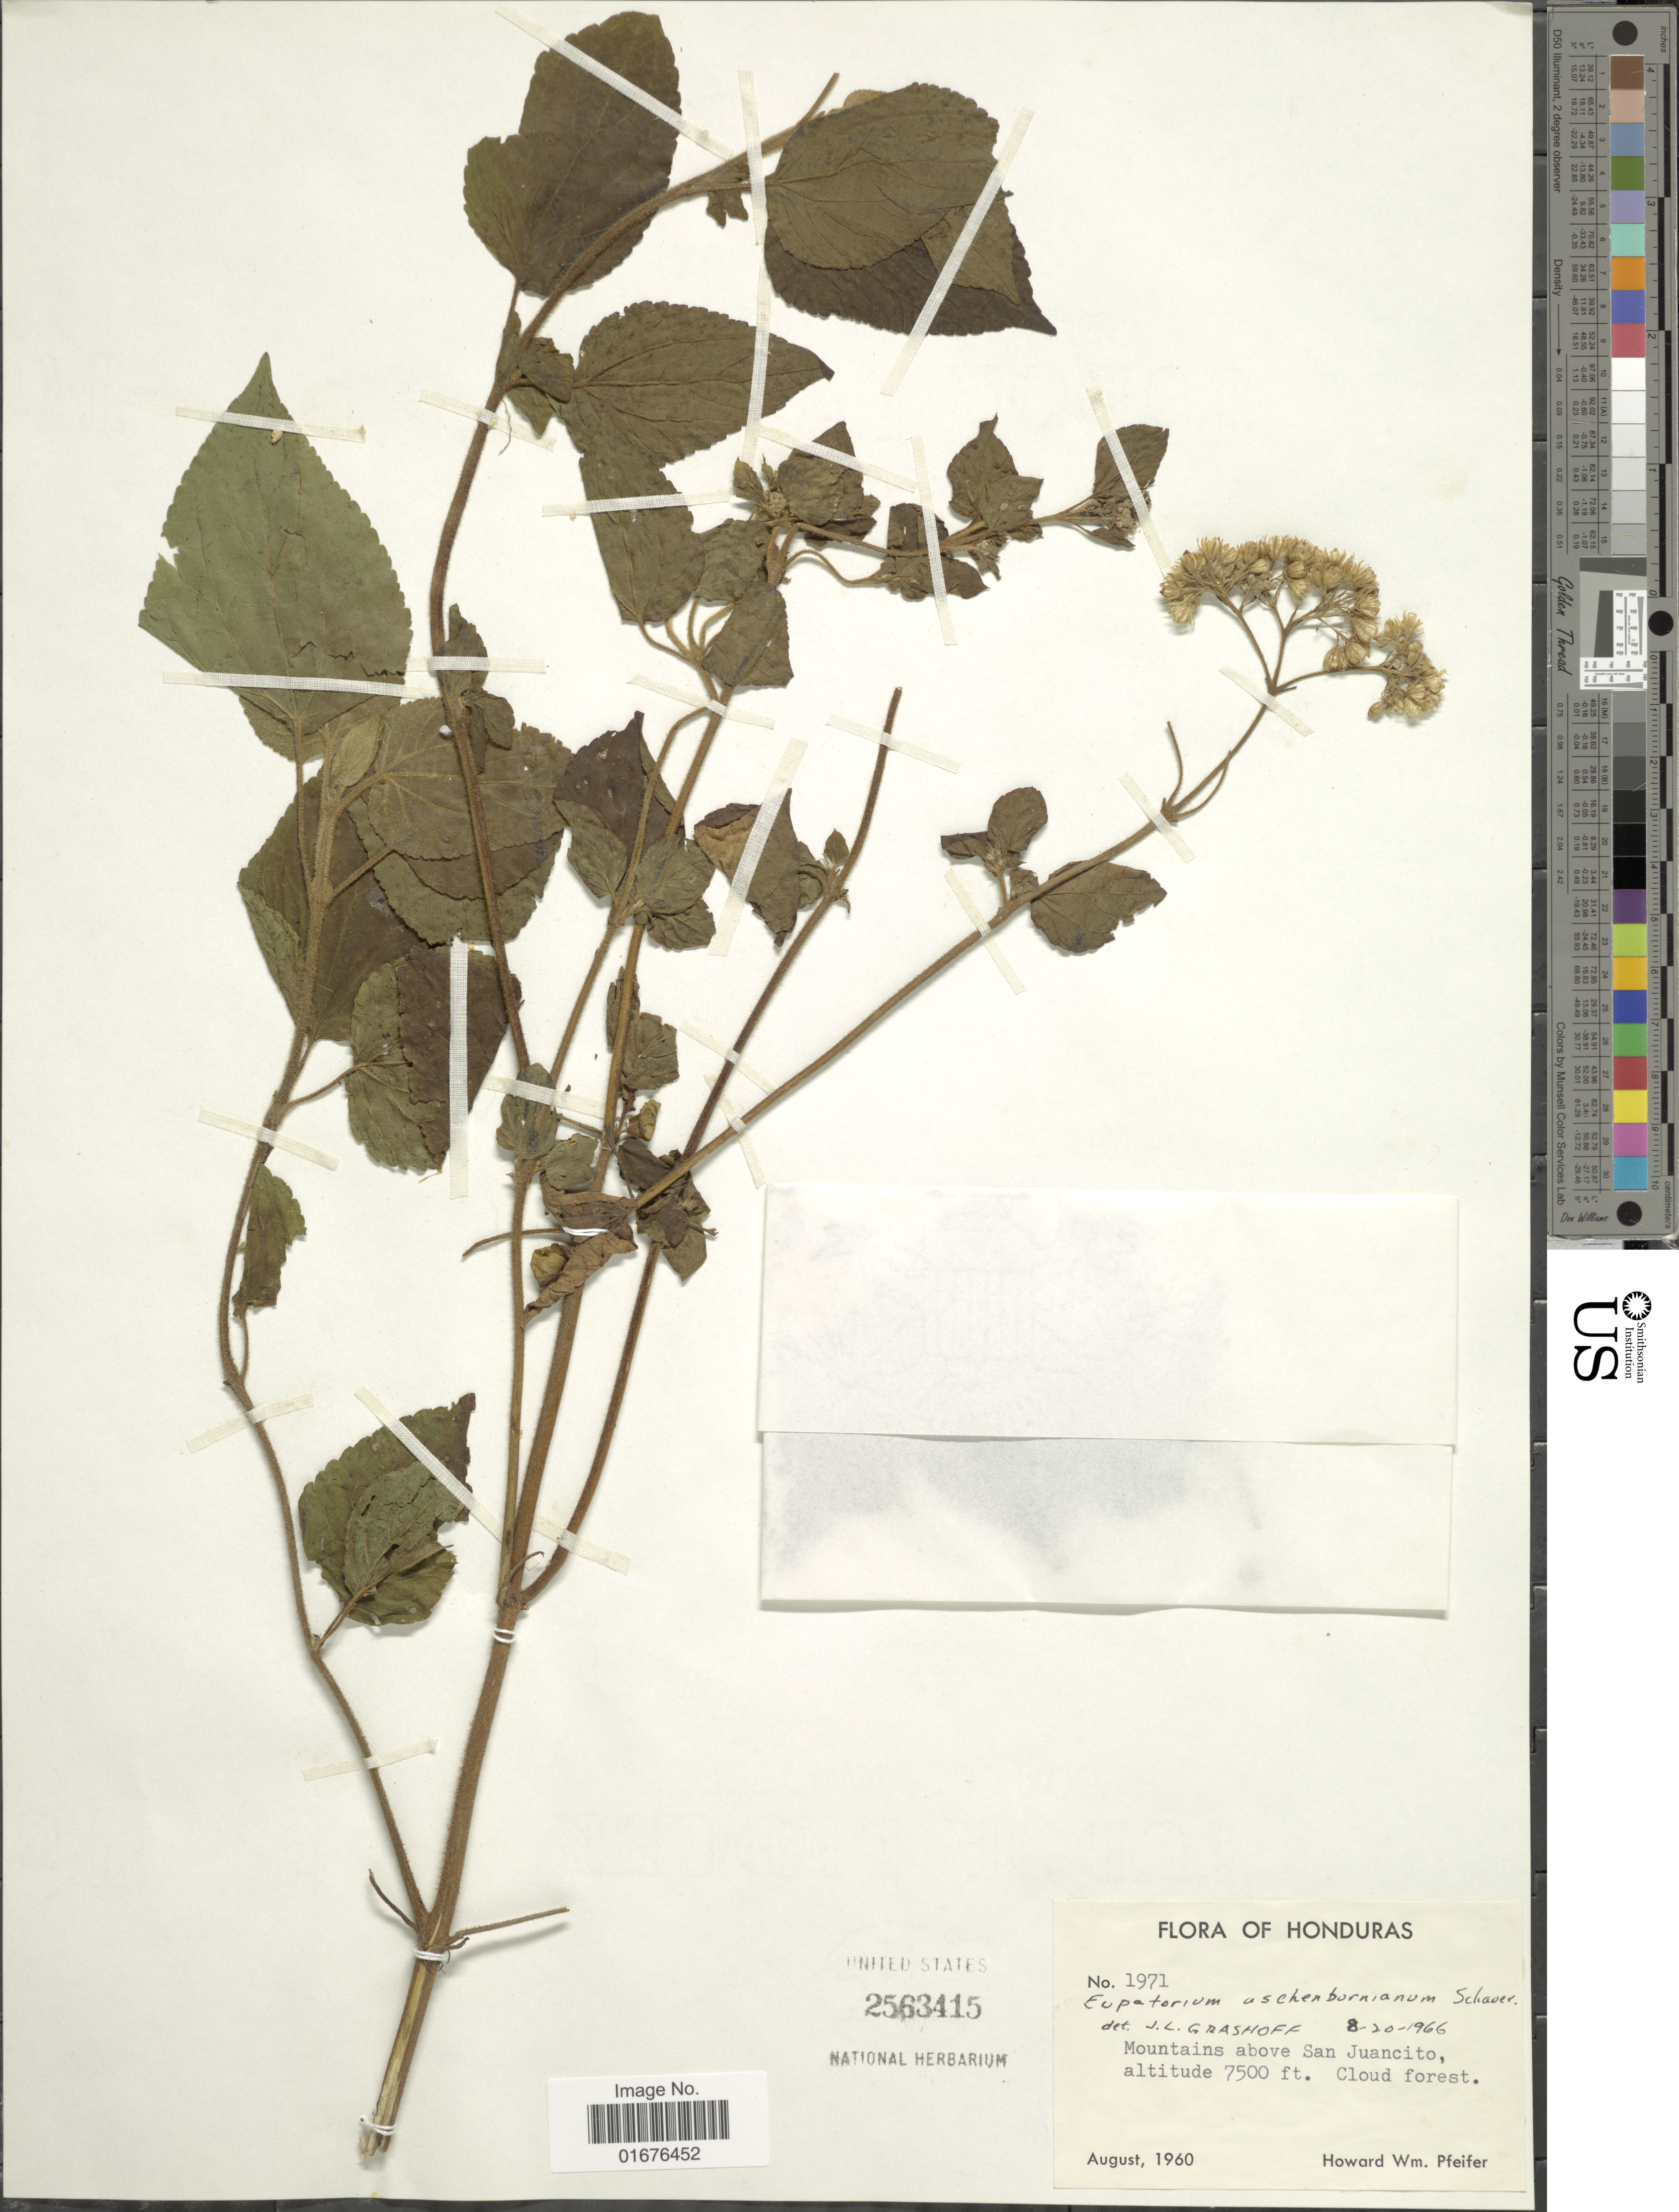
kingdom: Plantae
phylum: Tracheophyta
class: Magnoliopsida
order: Asterales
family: Asteraceae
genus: Ageratina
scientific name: Ageratina pichinchensis var. bustamenta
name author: (DC.) R.M. King & H. Rob.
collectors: H. W. Pfeifer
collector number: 1971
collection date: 1960-08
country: Honduras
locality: Mountains above San Juancito, Cloud forest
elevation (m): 2286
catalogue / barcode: US 2563415